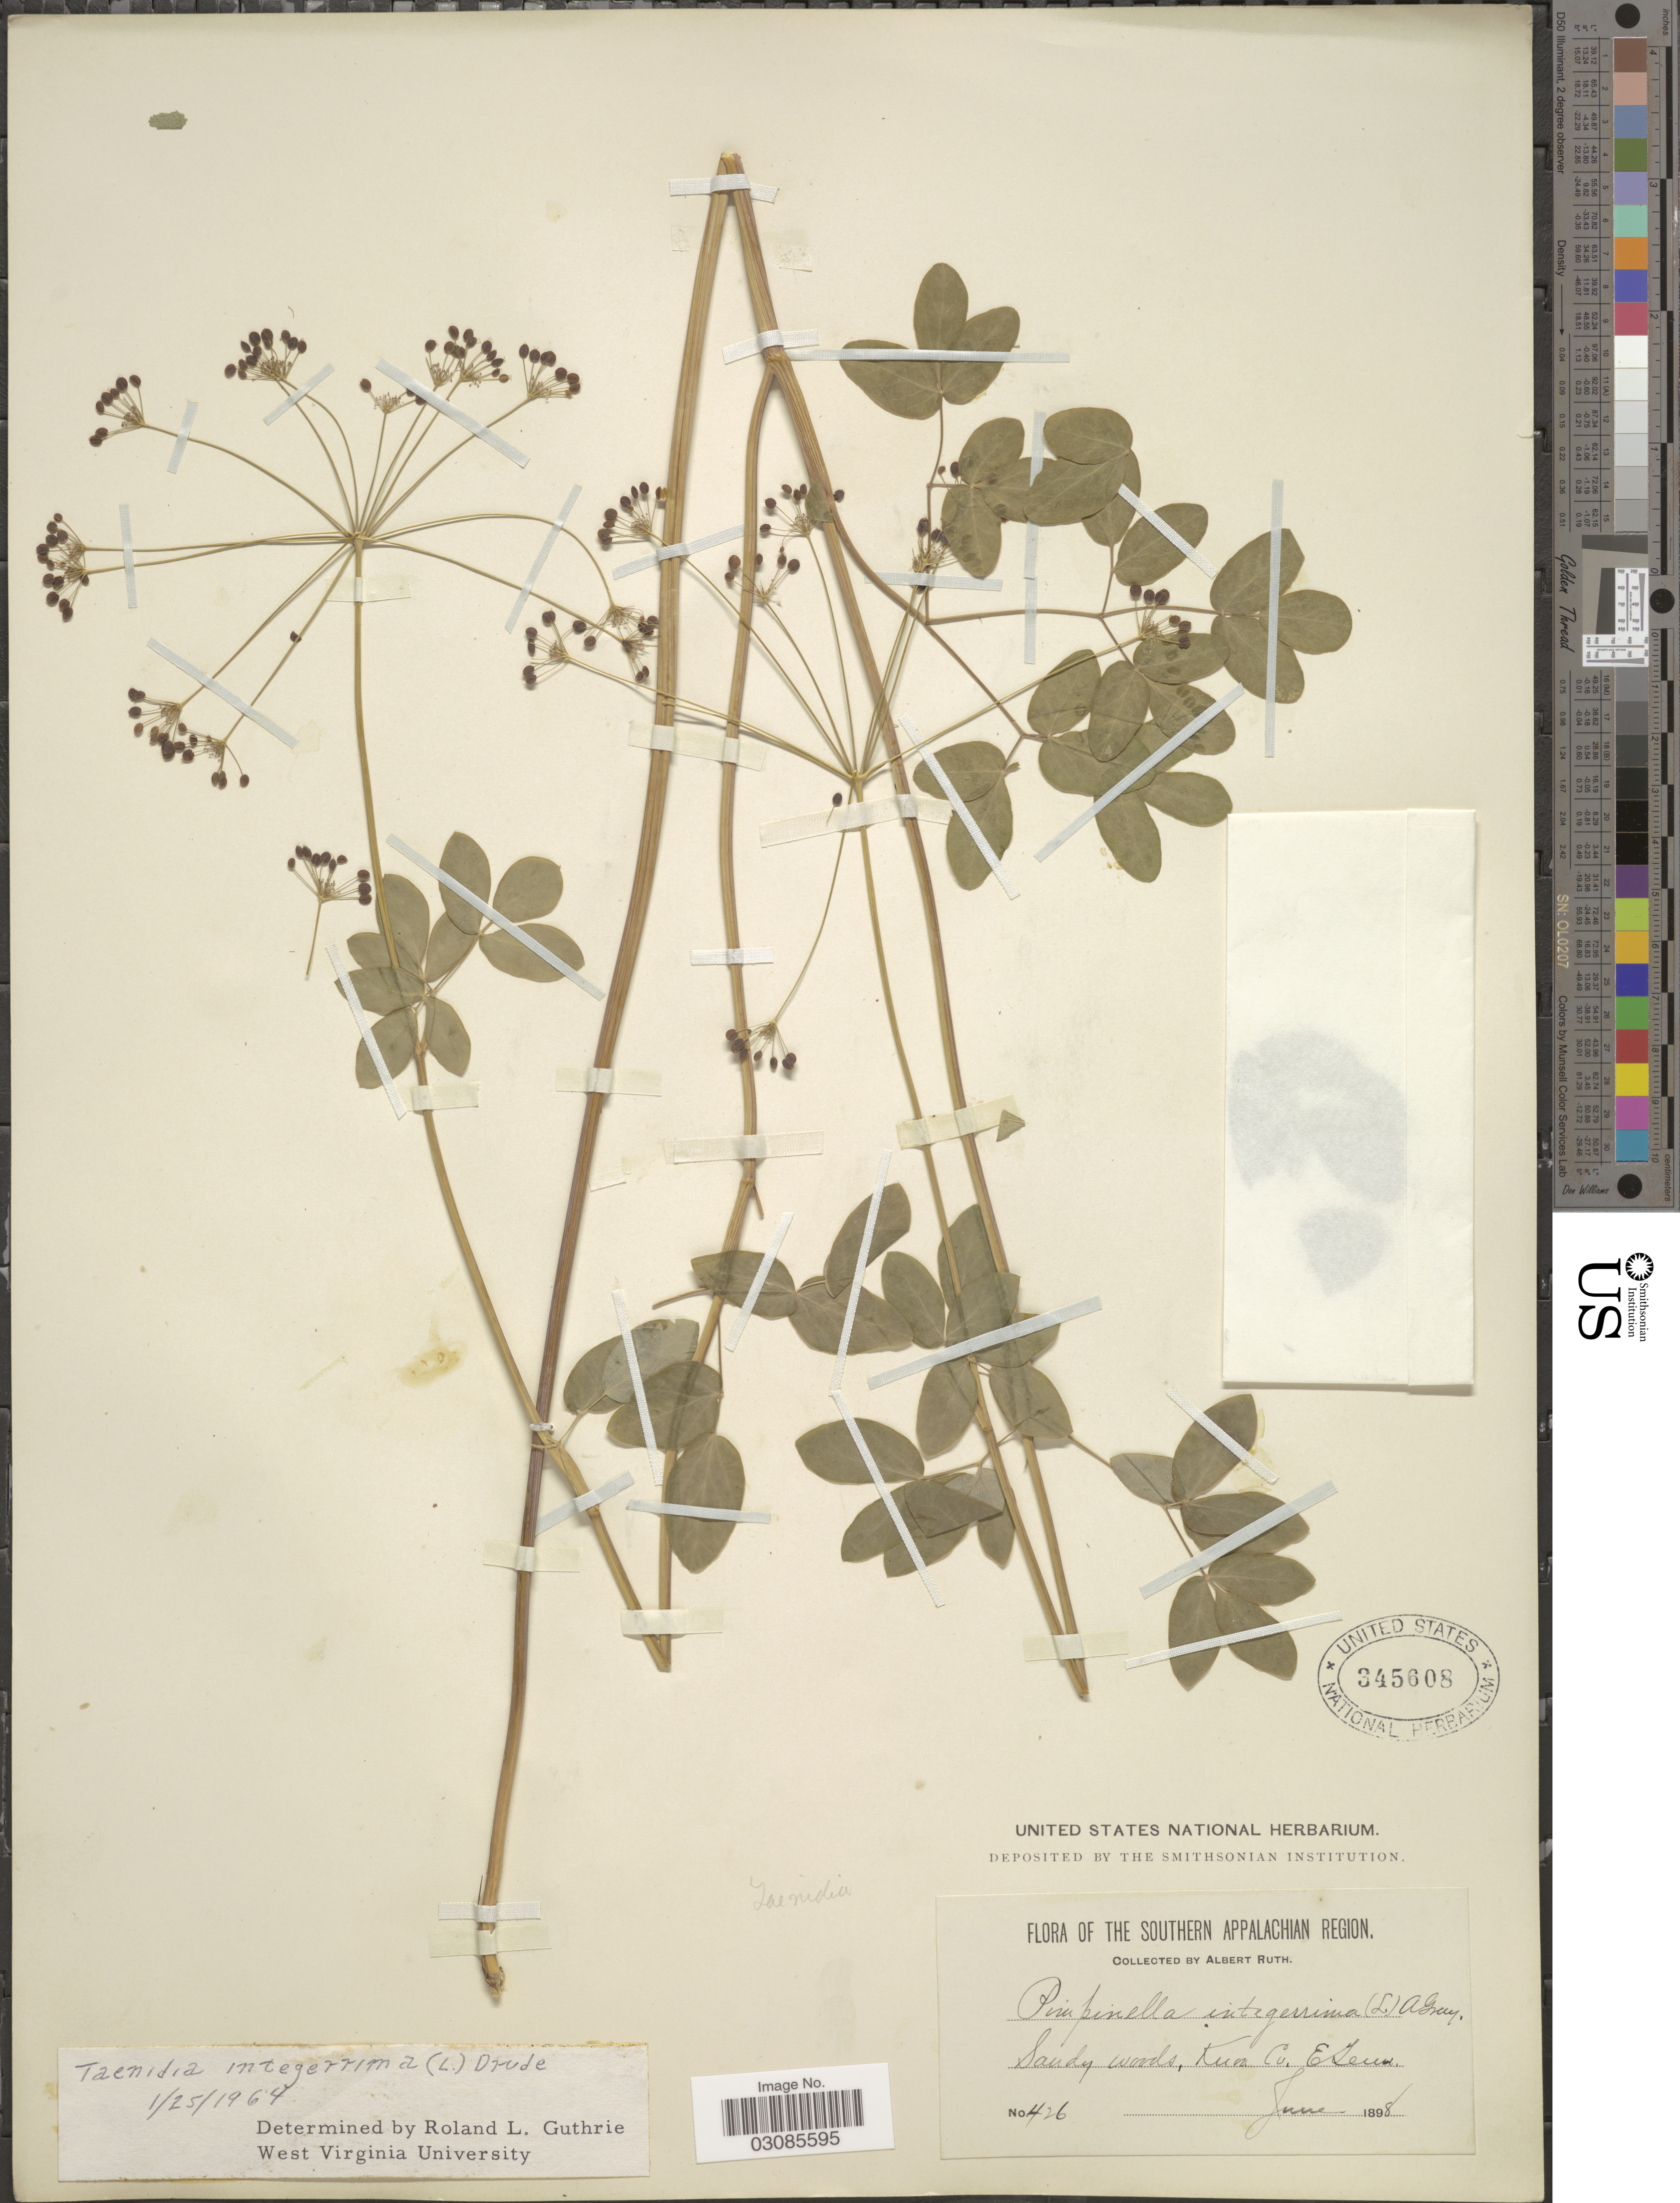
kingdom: Plantae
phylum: Tracheophyta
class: Magnoliopsida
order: Apiales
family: Apiaceae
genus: Taenidia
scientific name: Taenidia integerrima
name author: (L.) Drude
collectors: A. Ruth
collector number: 426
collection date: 1898-06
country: United States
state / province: Tennessee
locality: Southern Appalachian Region. Knox Co. E. Tenn.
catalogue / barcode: US 345608